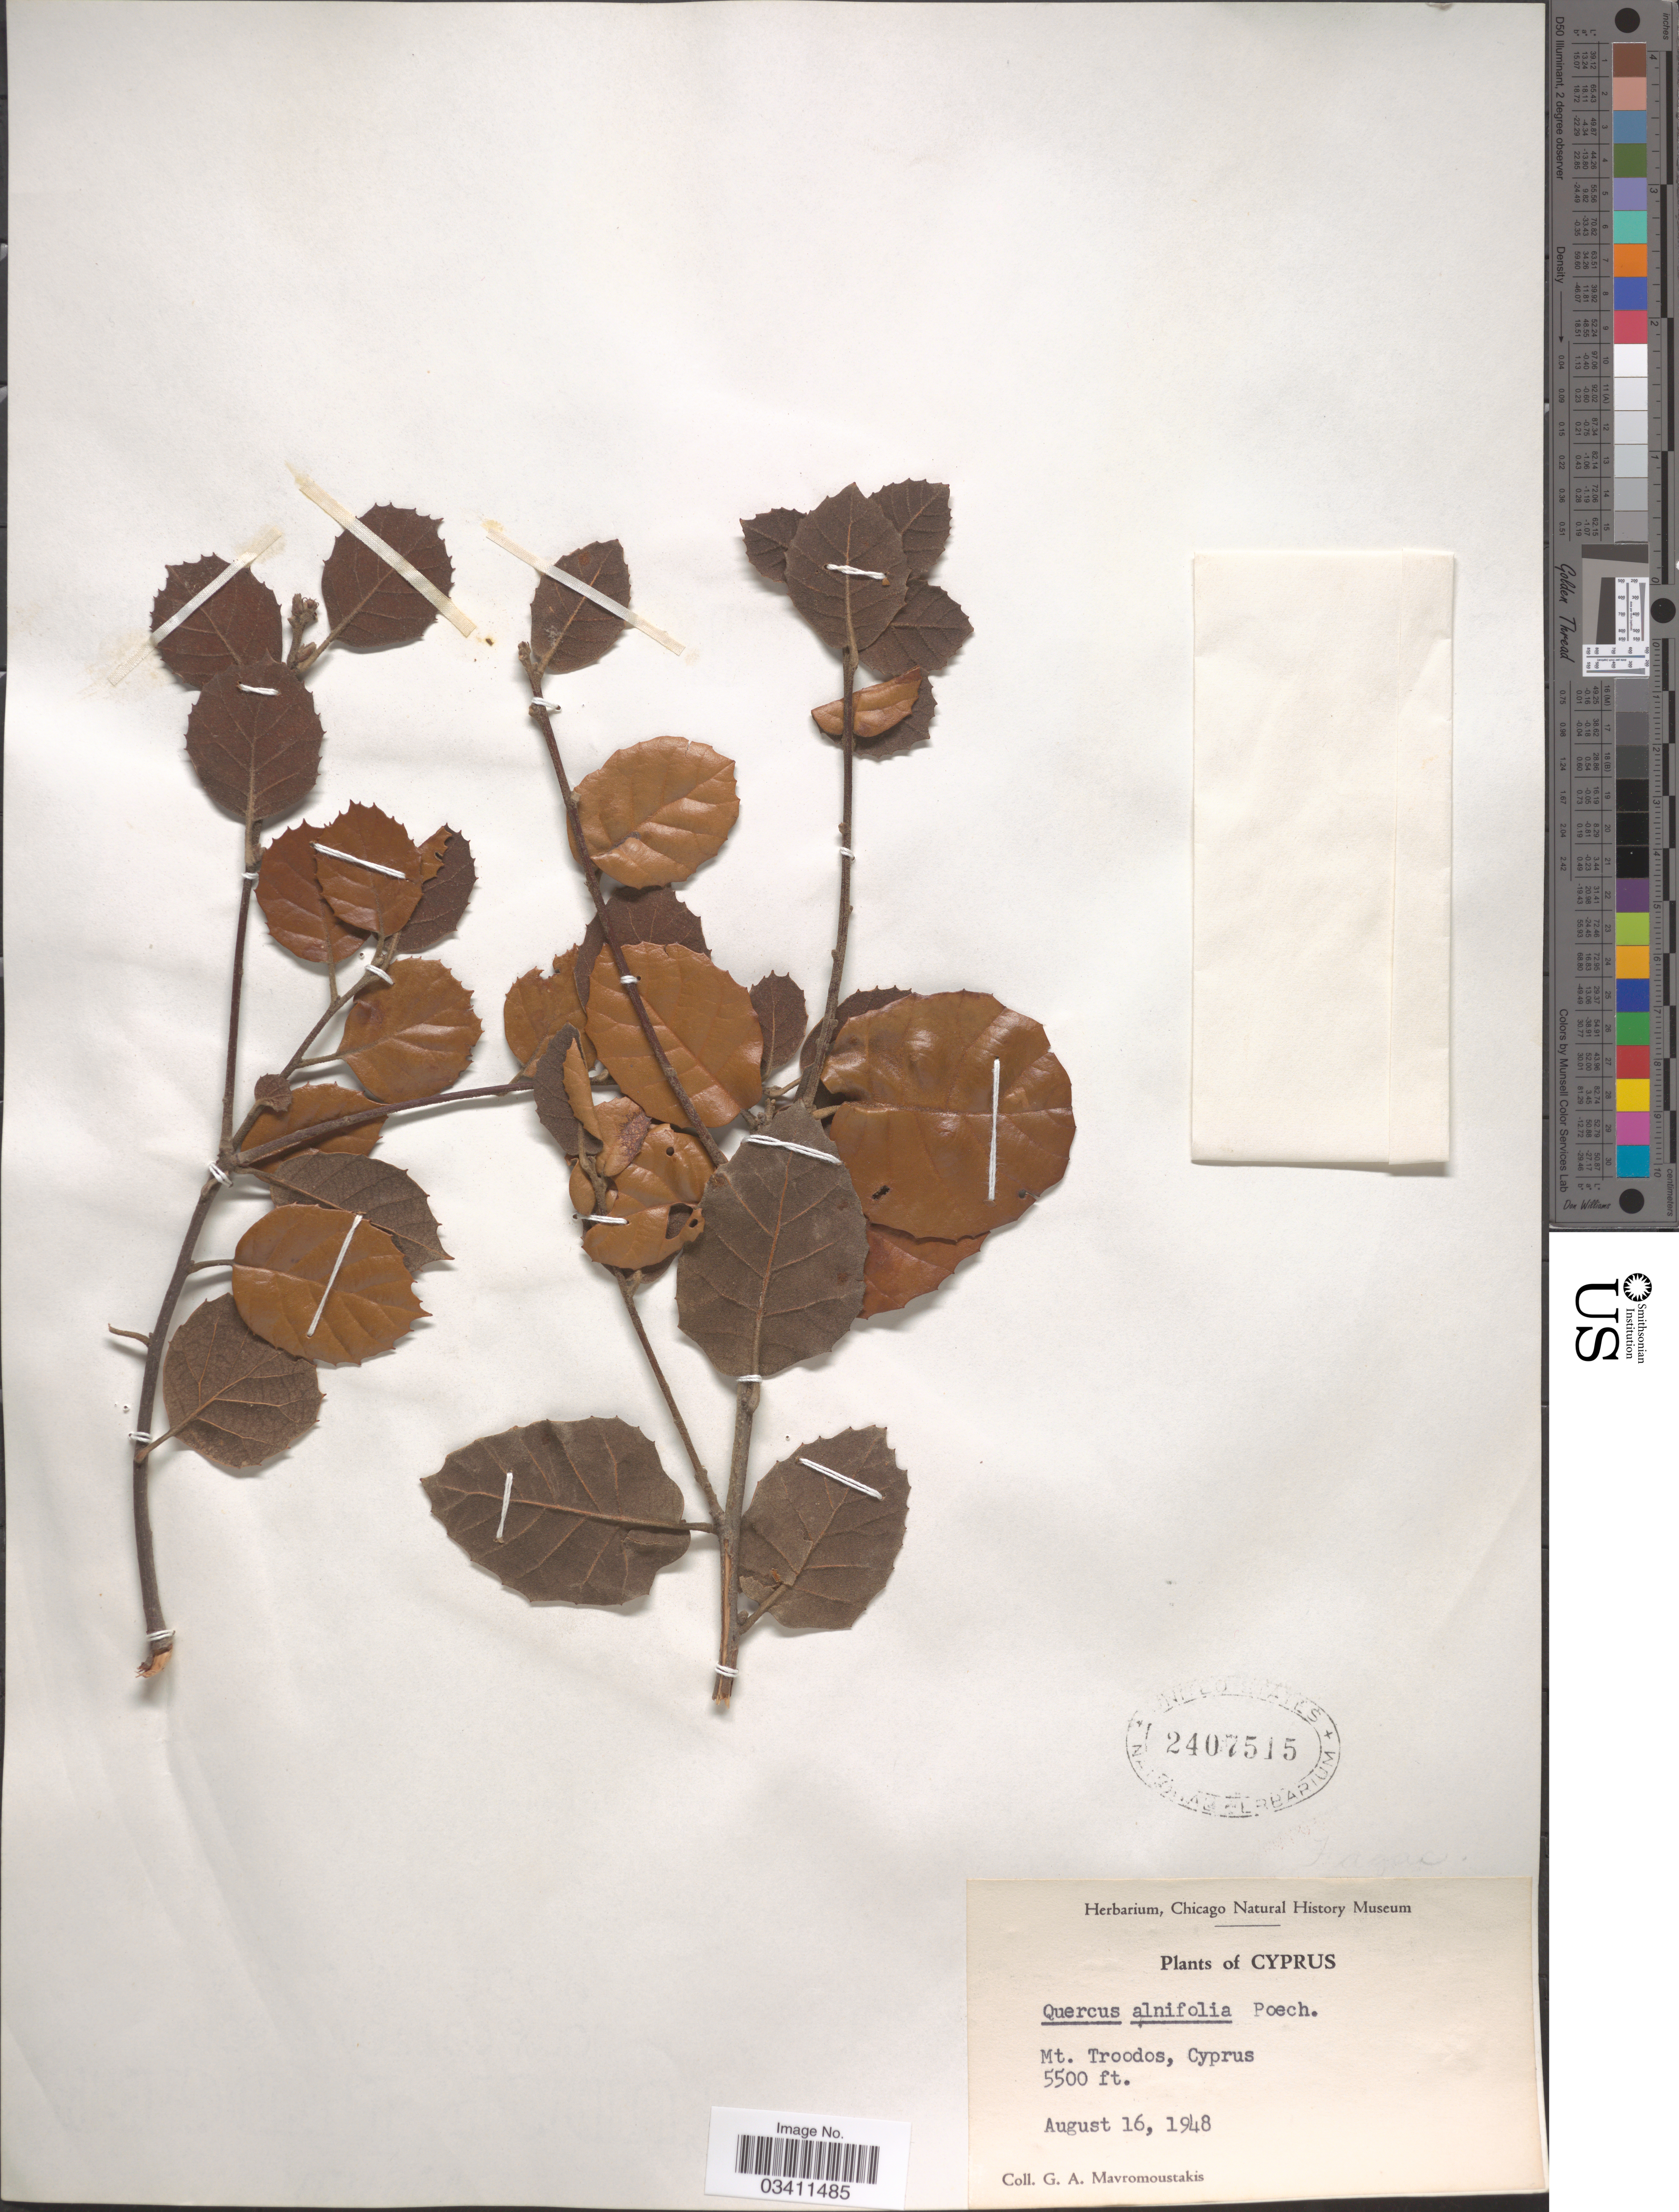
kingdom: Plantae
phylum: Tracheophyta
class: Magnoliopsida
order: Fagales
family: Fagaceae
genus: Quercus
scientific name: Quercus alnifolia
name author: Poech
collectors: G. Mavromoustakis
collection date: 1948-08-16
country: Cyprus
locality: Mt. Troodos, Cyprus.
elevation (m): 1676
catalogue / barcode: US 2407515